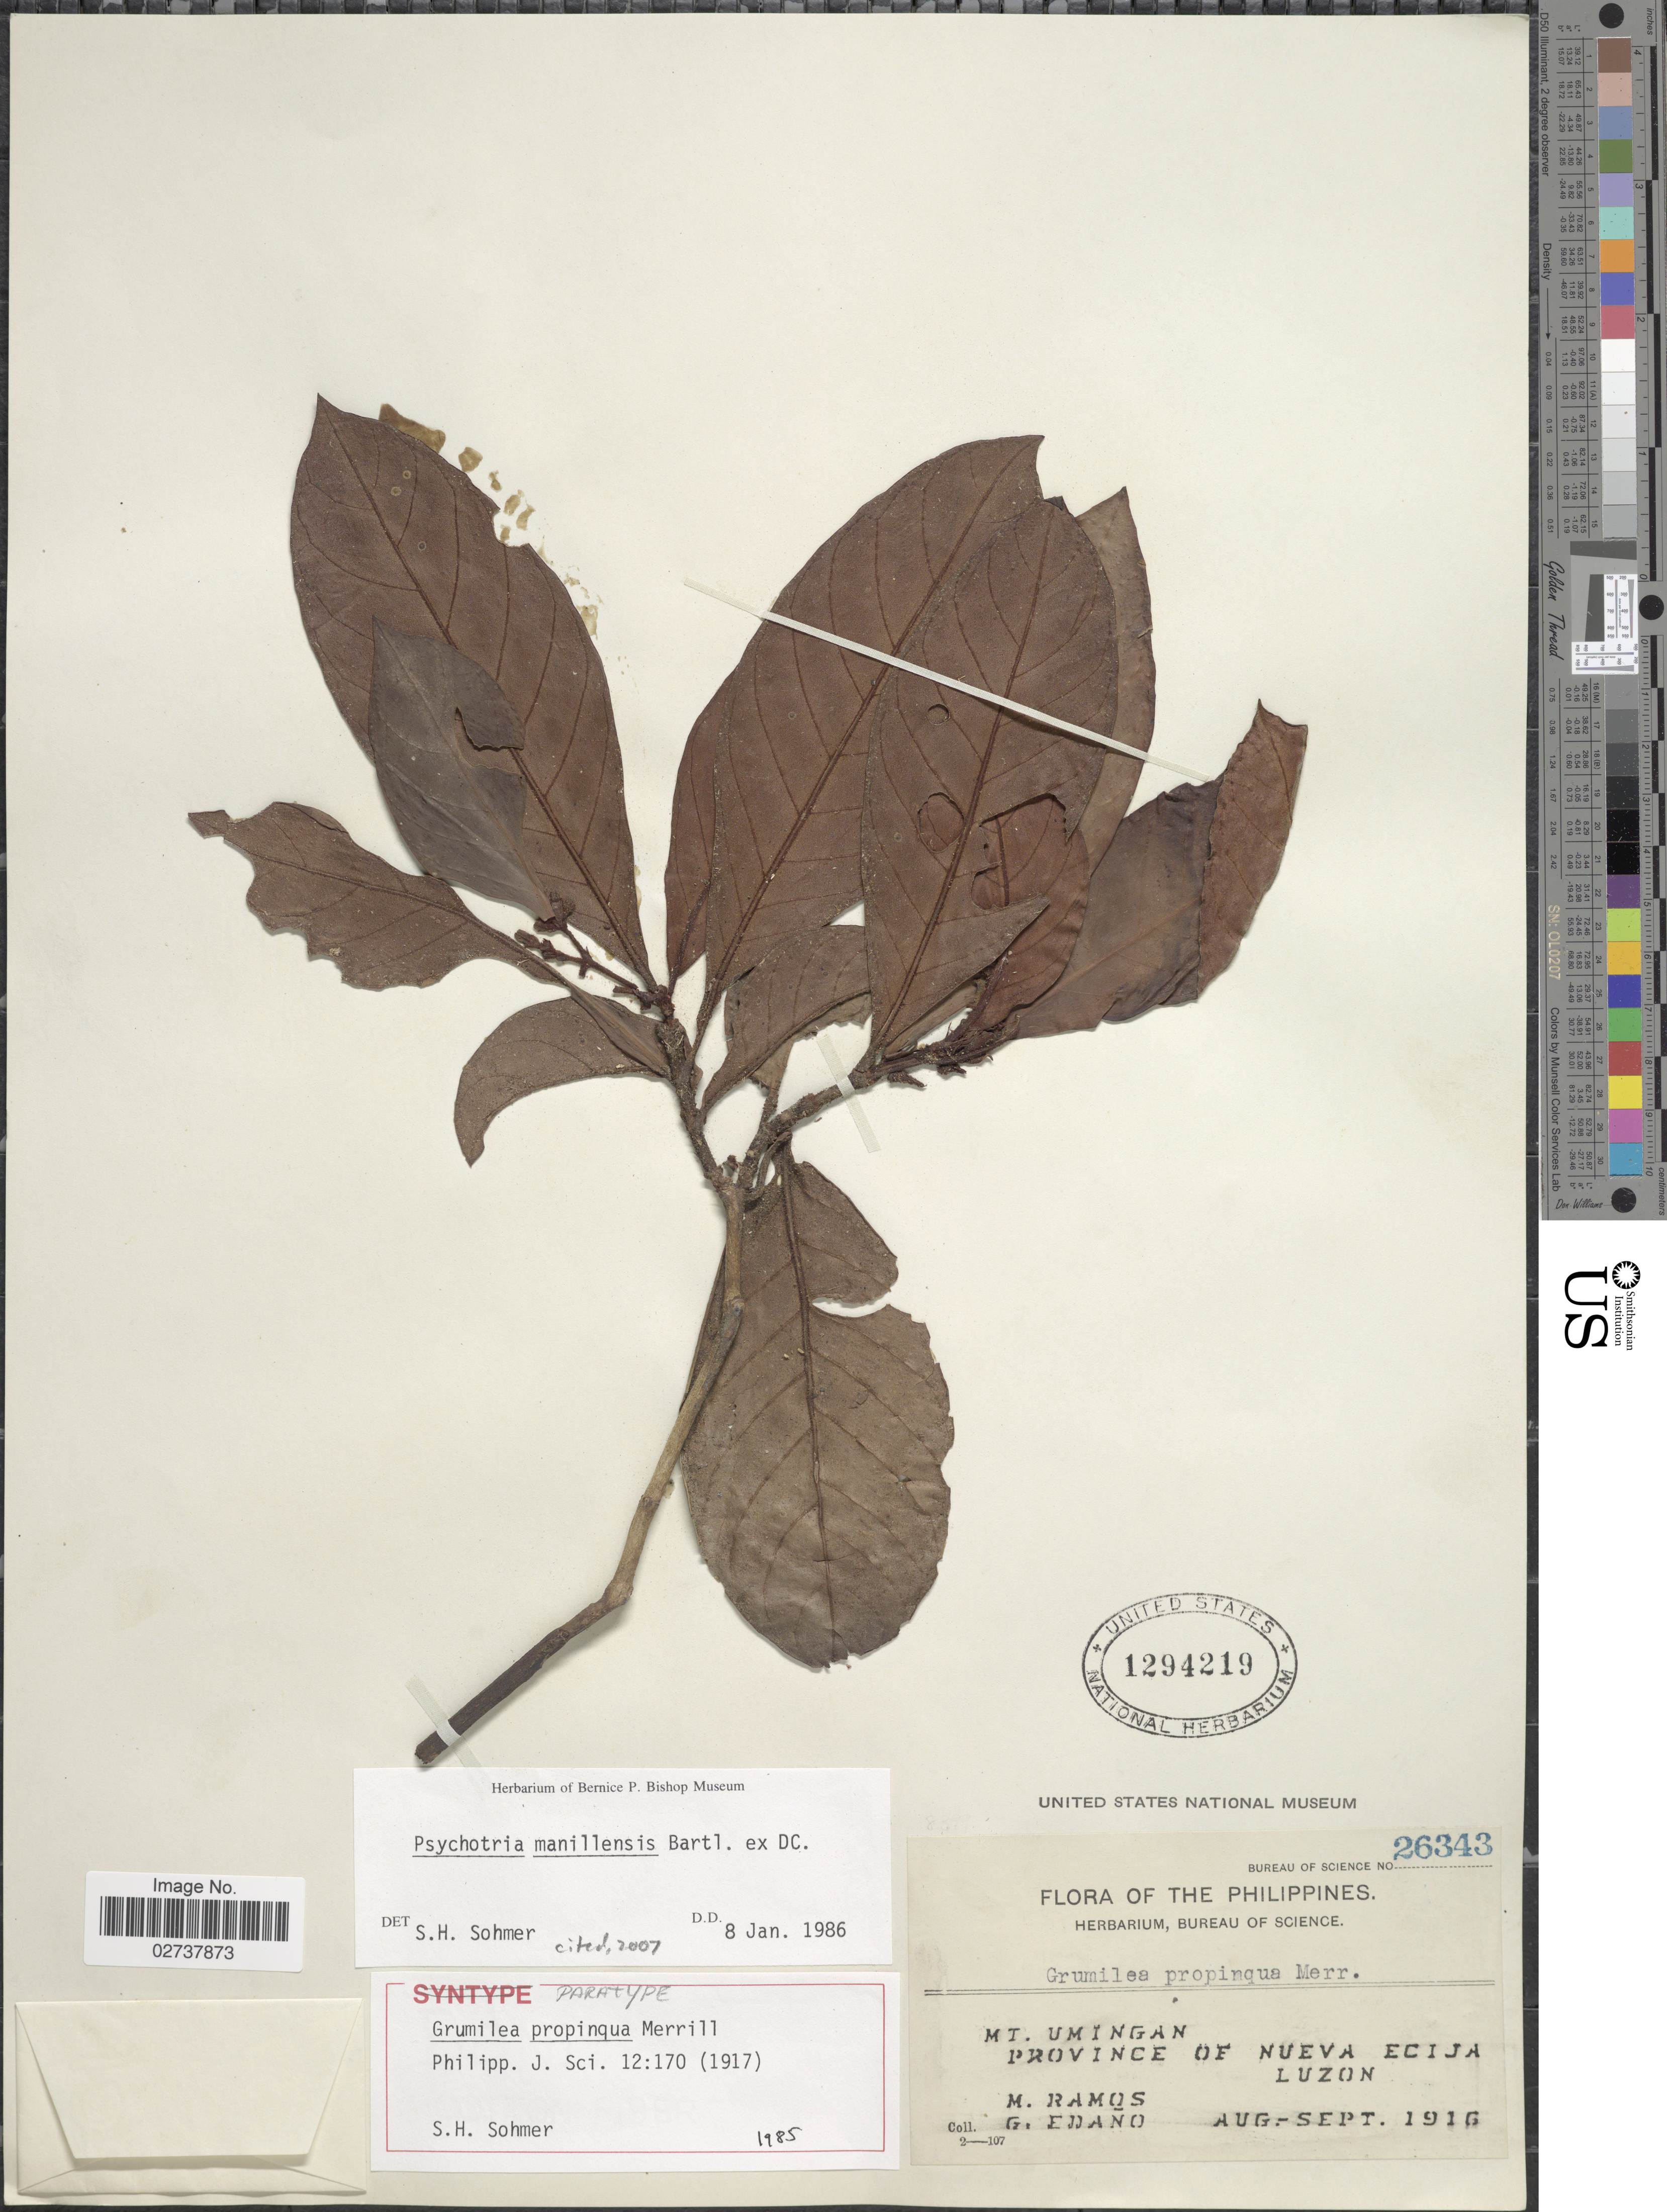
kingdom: Plantae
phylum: Tracheophyta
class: Magnoliopsida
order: Gentianales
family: Rubiaceae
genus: Psychotria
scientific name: Psychotria manillensis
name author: Bartl. ex DC.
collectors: M. Ramos & G. Edaño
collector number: Bureau of Science 26343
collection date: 1916-08/1916-09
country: Philippines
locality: Mt. Umingan, Province of Nueva Ecija, Luzon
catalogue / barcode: US 1294219